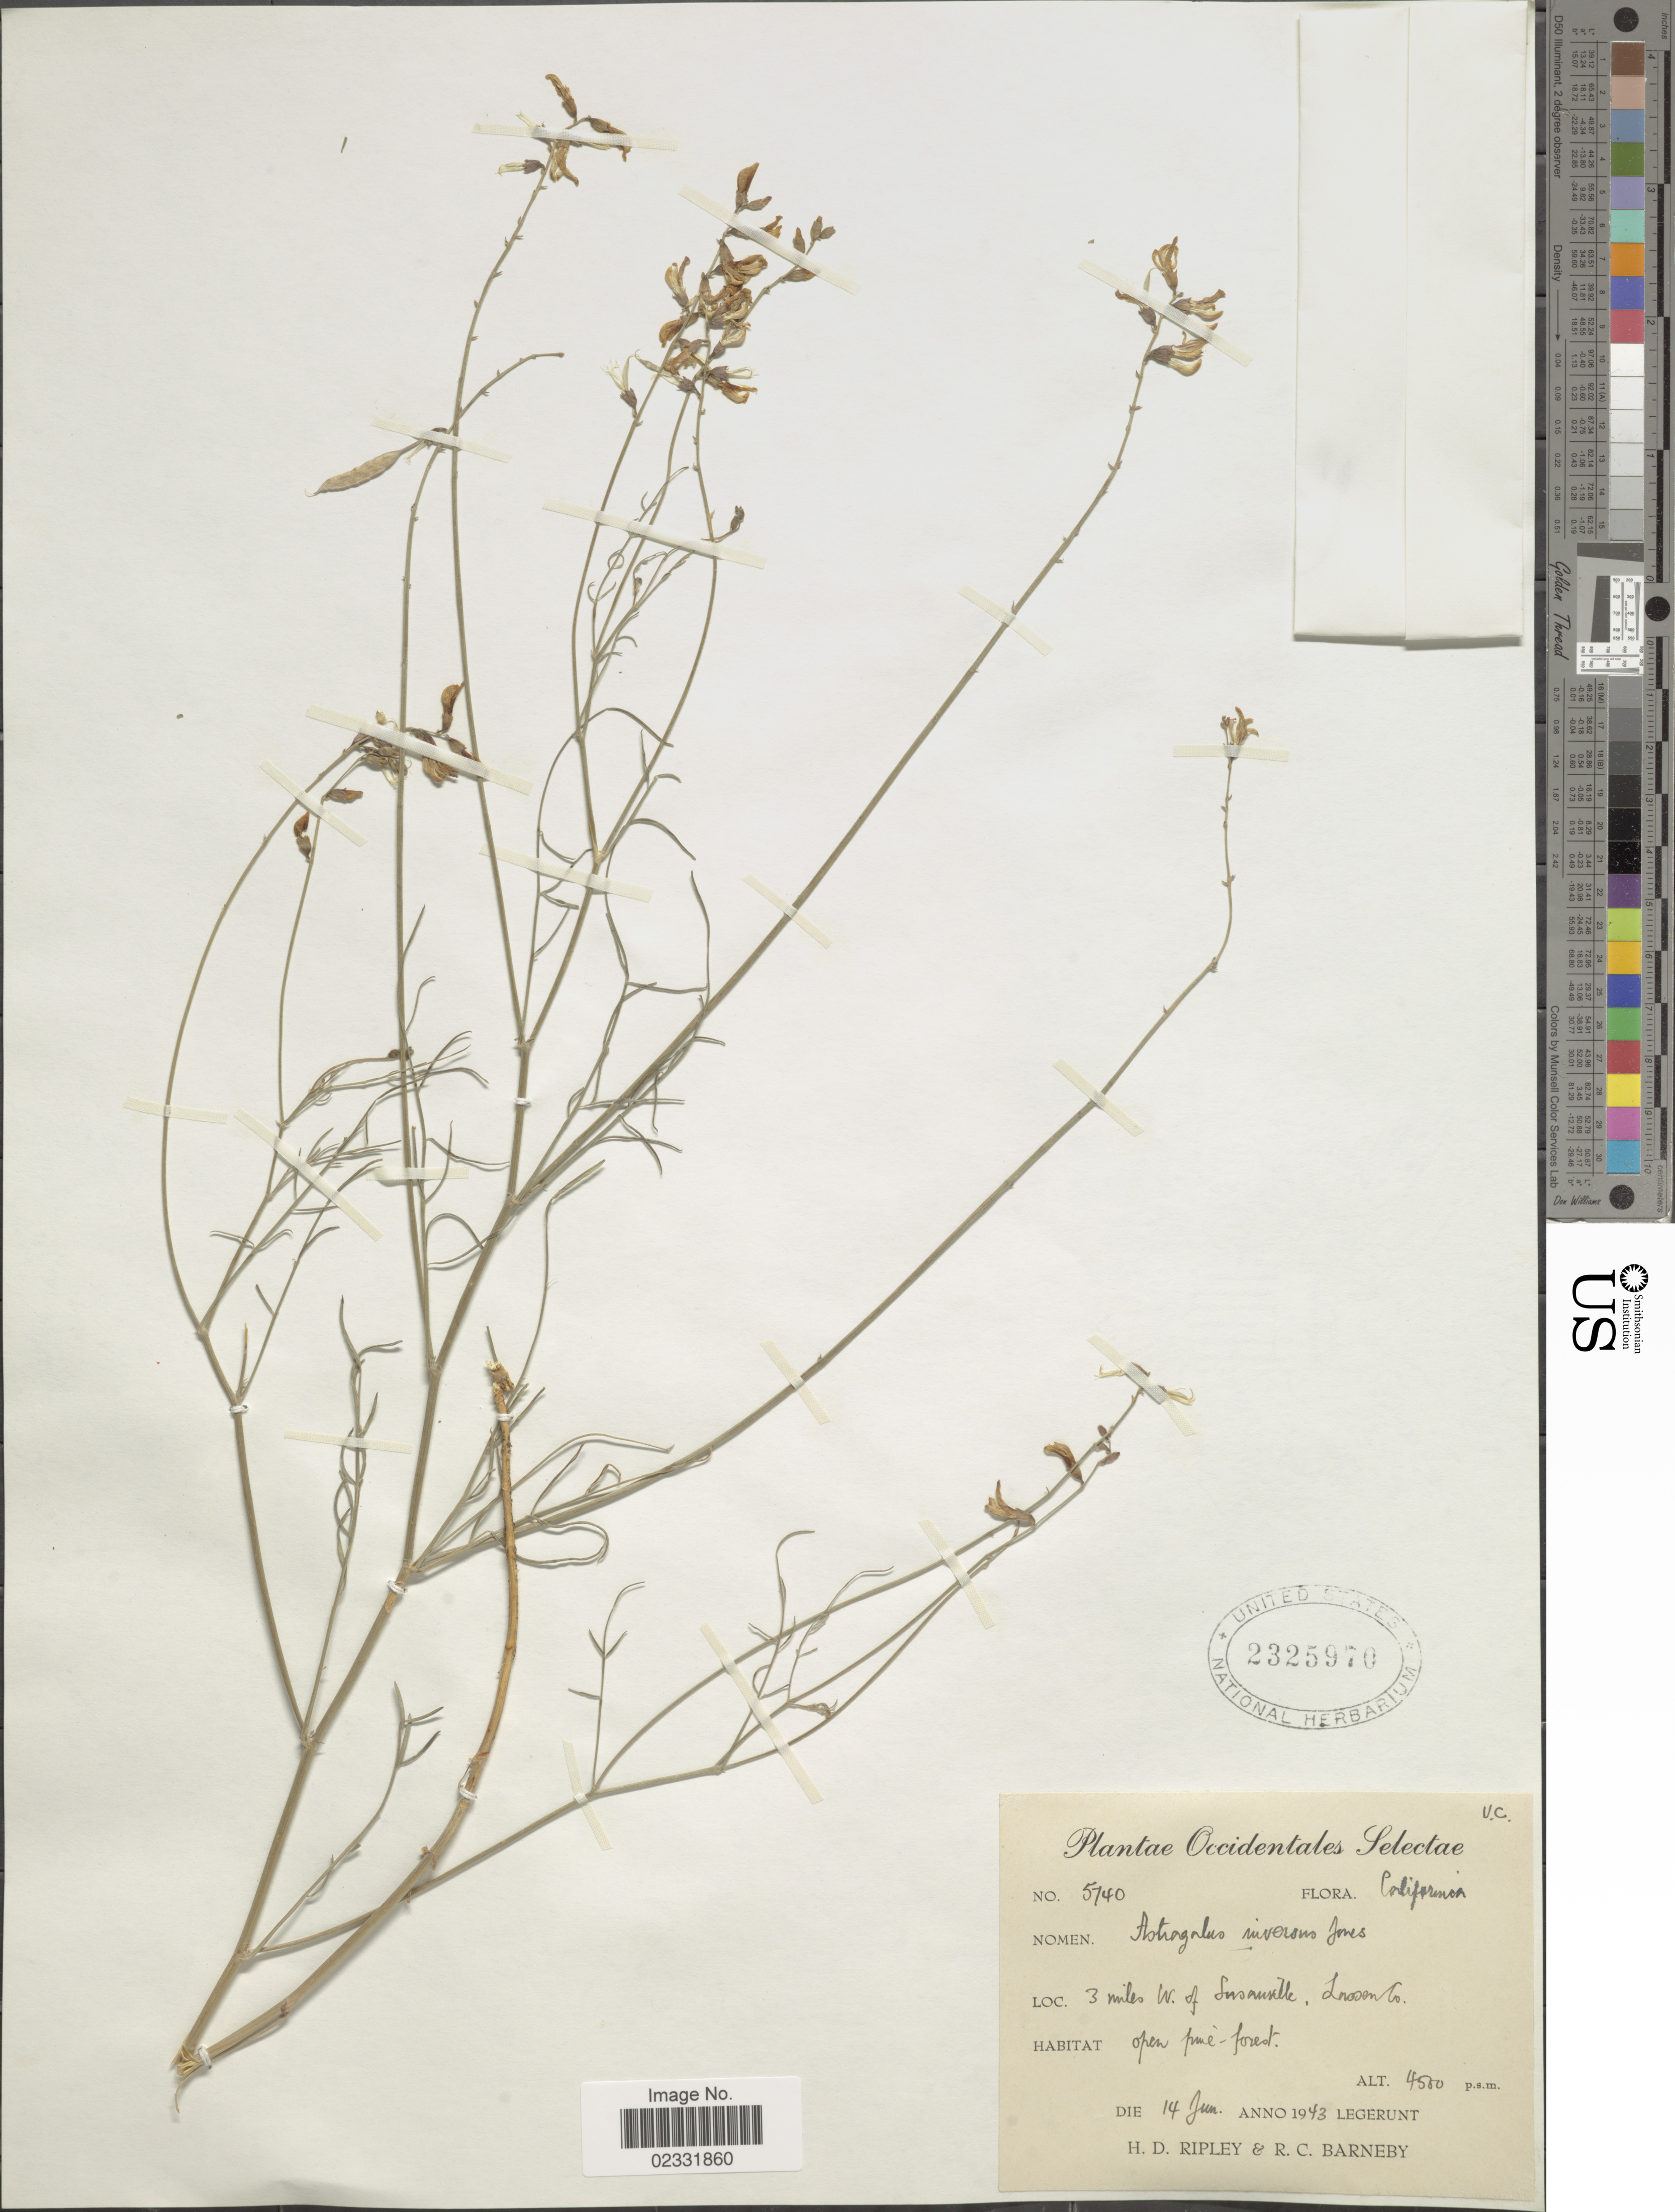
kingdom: Plantae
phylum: Tracheophyta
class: Magnoliopsida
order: Fabales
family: Fabaceae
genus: Astragalus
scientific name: Astragalus inversus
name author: M.E. Jones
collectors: H. Ripley & R. C. Barneby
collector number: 5740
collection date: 1943-06-14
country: United States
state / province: California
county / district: Lassen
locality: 3 miles W. of Susanville, Lassen Co., Occidentales selectae.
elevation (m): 4500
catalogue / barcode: US 2325970